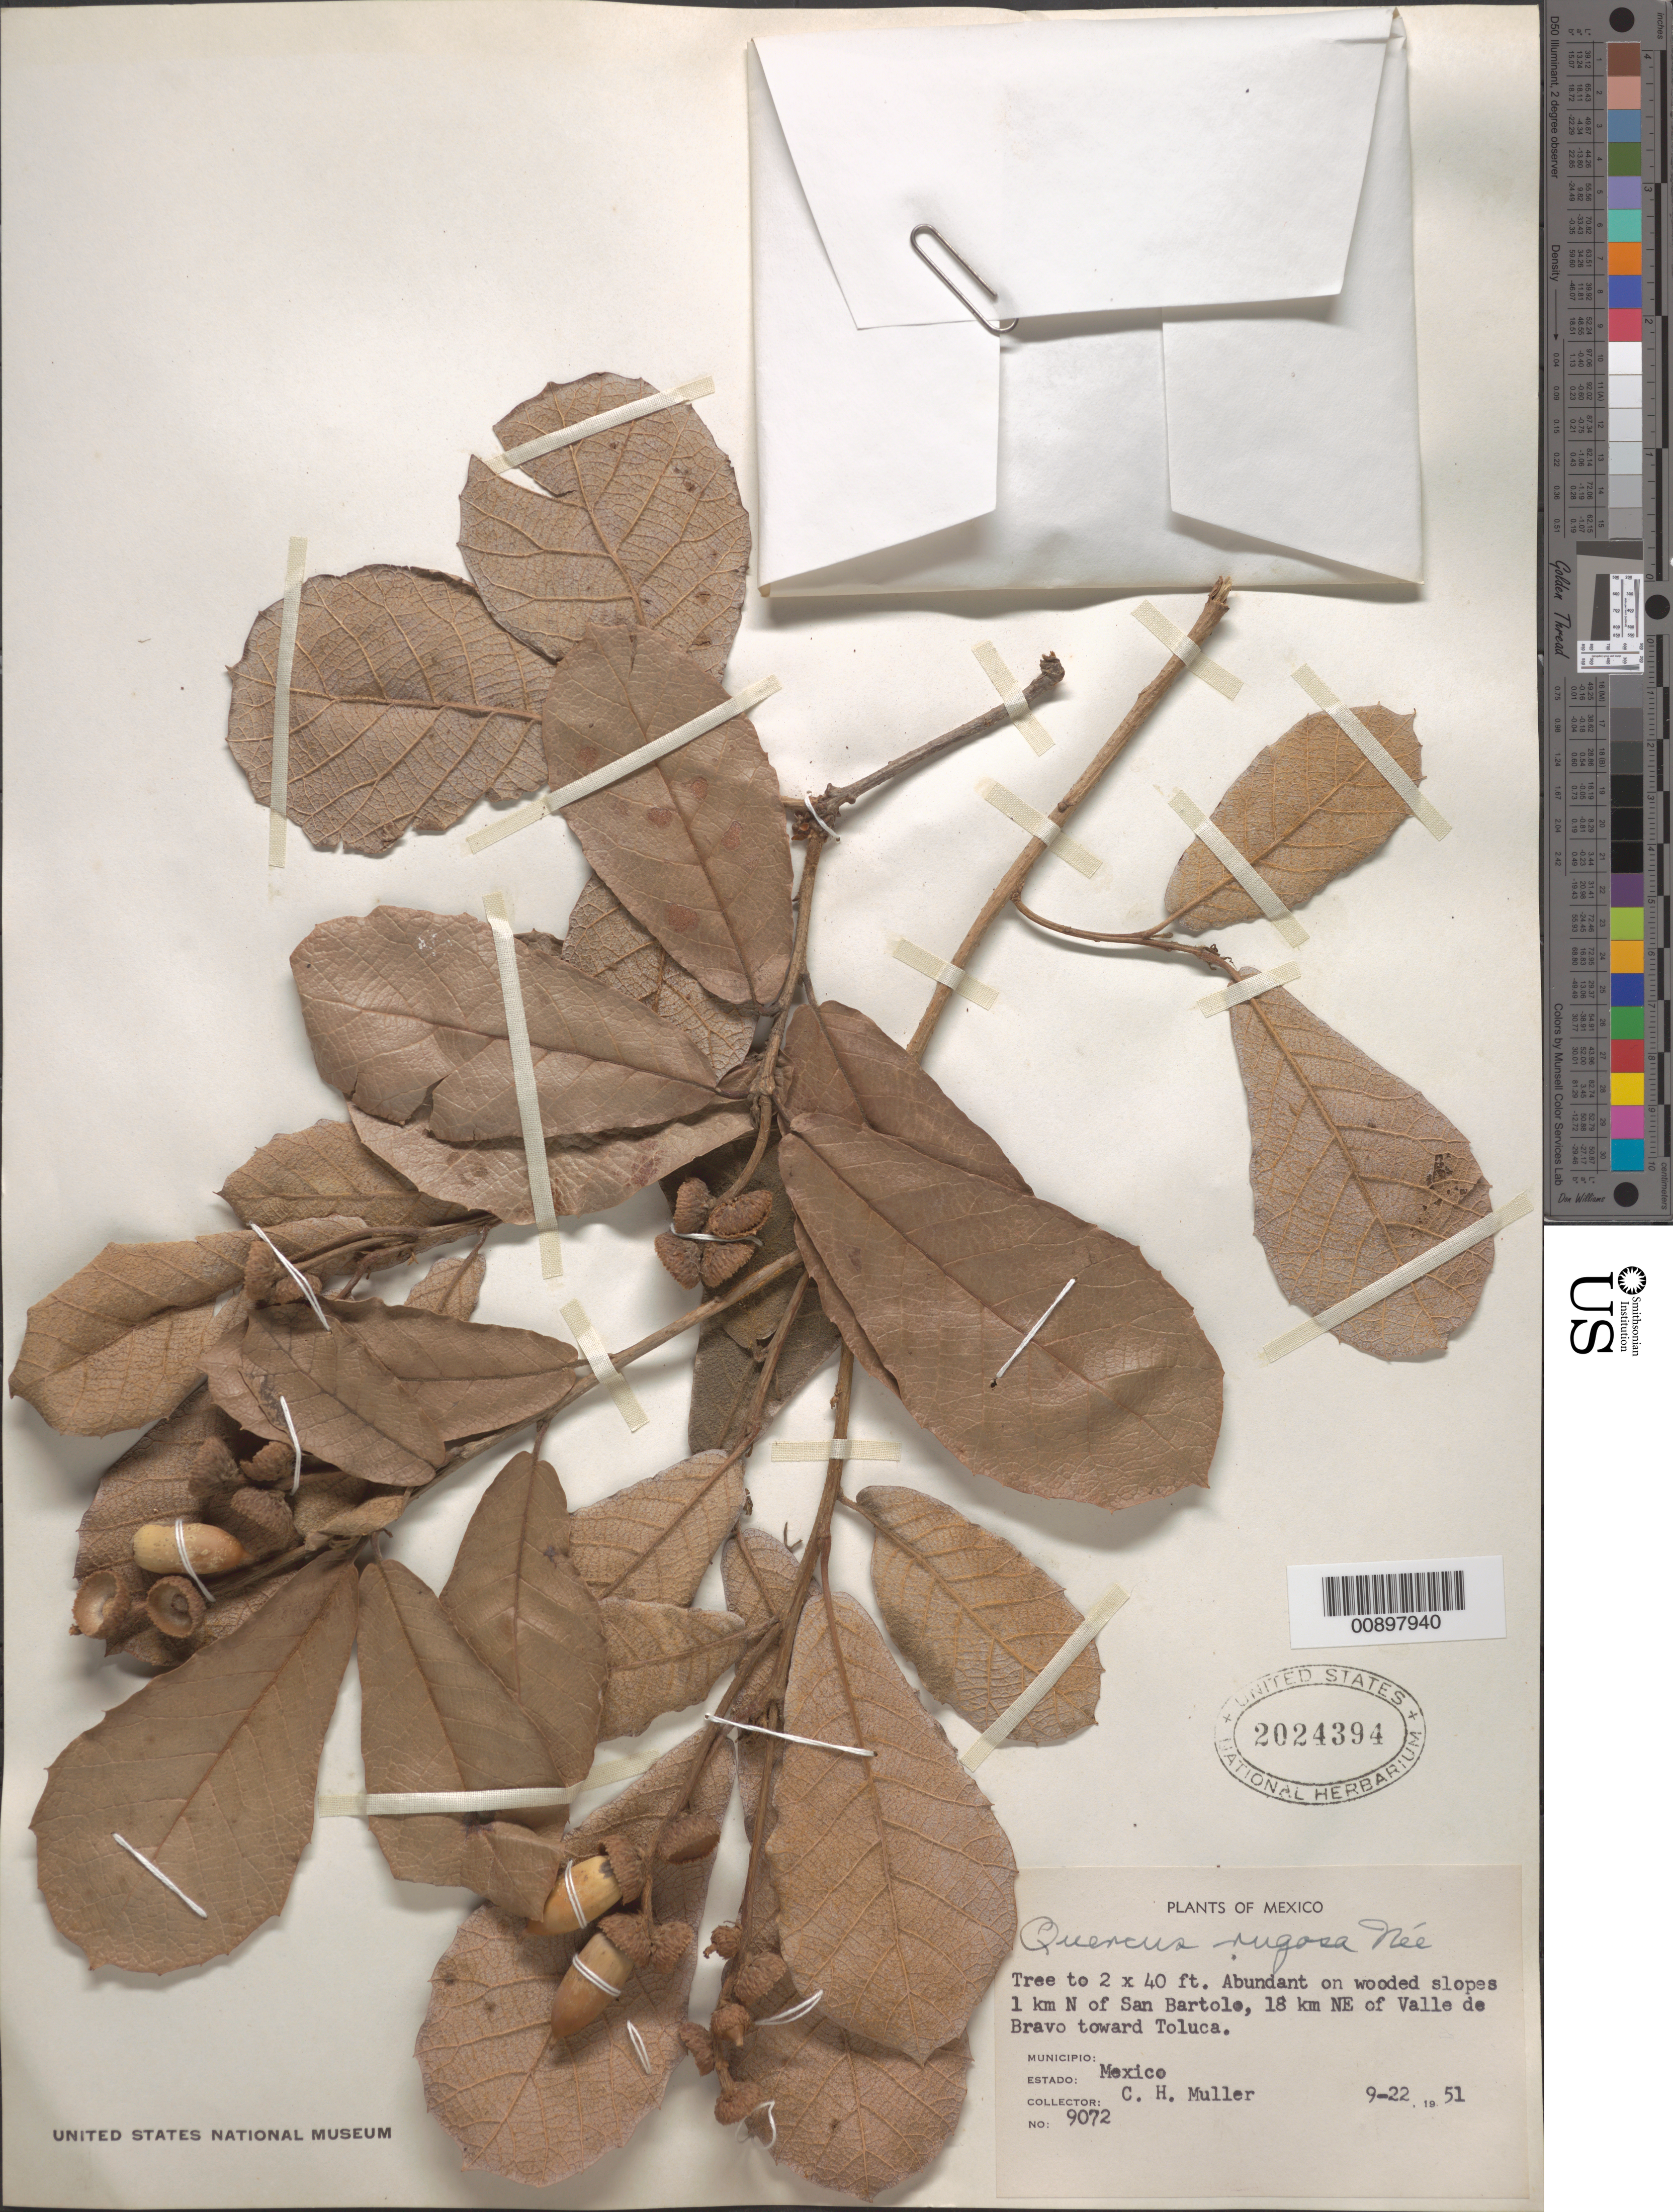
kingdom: Plantae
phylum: Tracheophyta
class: Magnoliopsida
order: Fagales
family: Fagaceae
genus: Quercus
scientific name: Quercus rugosa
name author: Née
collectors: C. H. Muller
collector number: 9072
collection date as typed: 22 Sep 1951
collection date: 1951-09-22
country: Mexico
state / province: México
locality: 1 km N of San Bartolo, 18 km NE of Valle de Bravo toward Toluca.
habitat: Abundant on wooded slopes.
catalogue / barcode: US 2024394